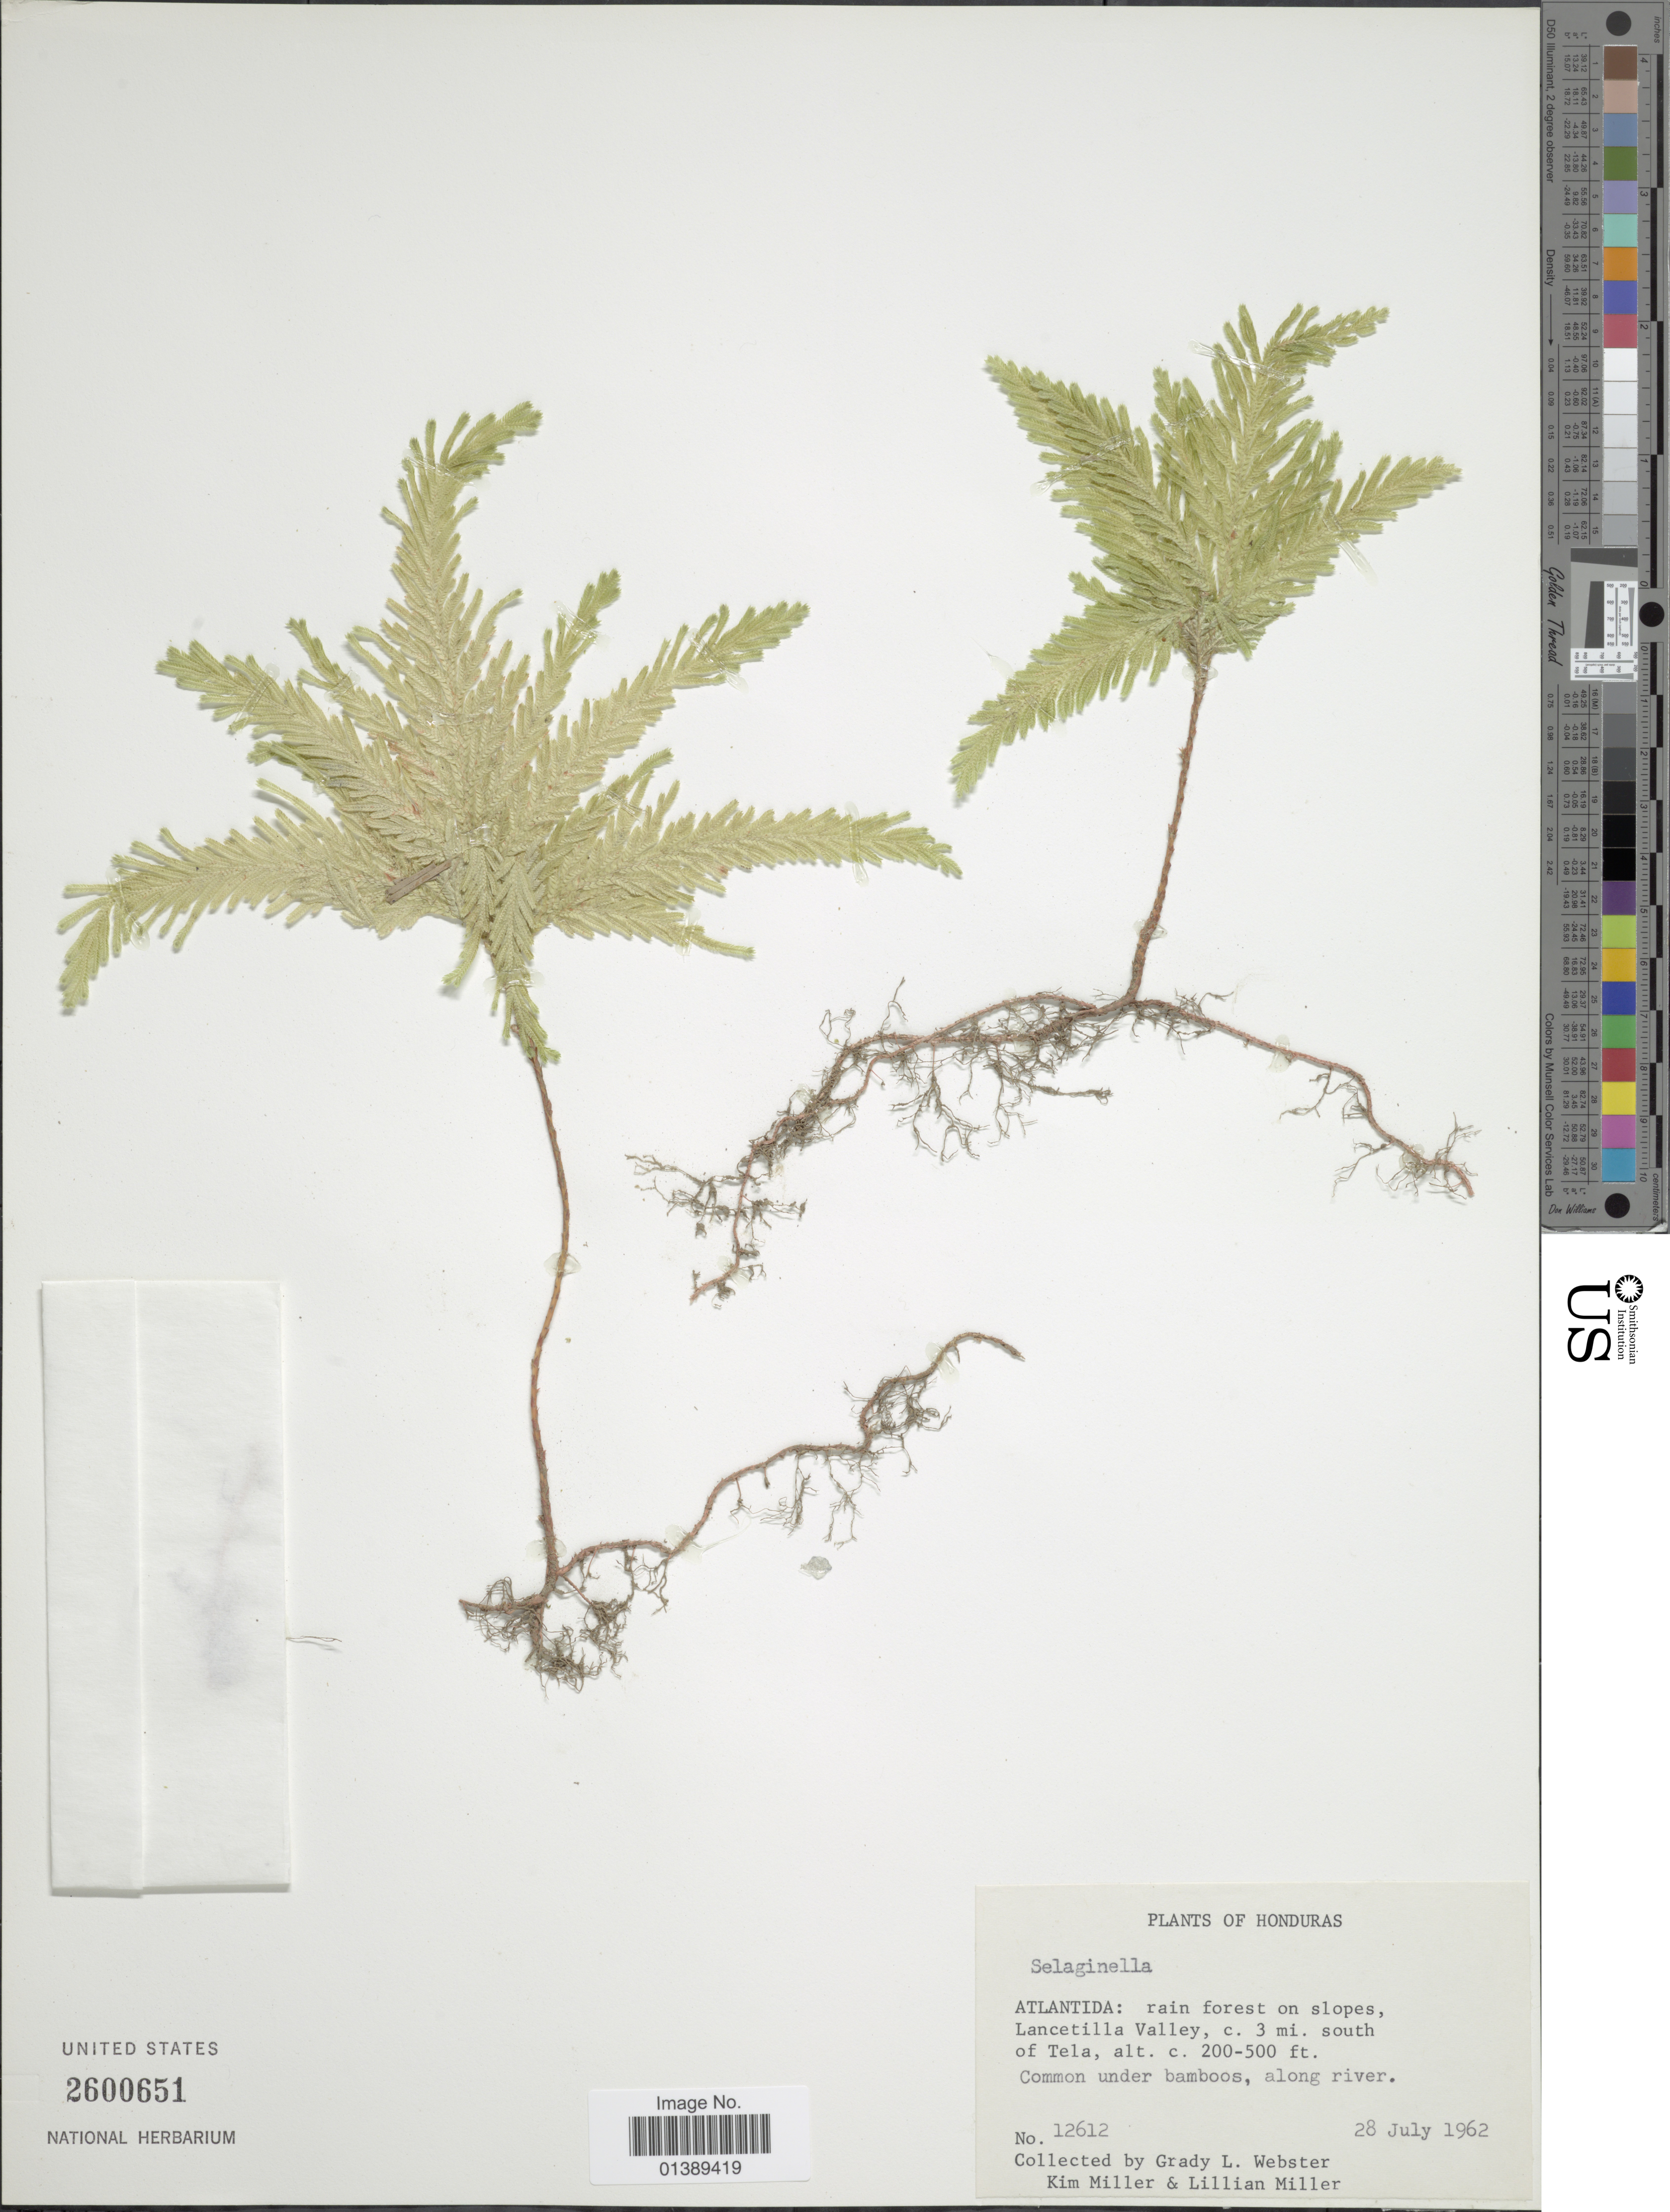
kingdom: Plantae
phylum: Tracheophyta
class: Lycopodiopsida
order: Selaginellales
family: Selaginellaceae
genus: Selaginella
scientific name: Selaginella umbrosa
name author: Lem. ex Hieron.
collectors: G. L. Webster, K. Miller & L. Miller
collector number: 12612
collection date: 1962-07-28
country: Honduras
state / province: Atlántida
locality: Rain forest on slopes, Lancetilla Valley, c 3. mi south of Tela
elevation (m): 61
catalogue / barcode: US 2600651